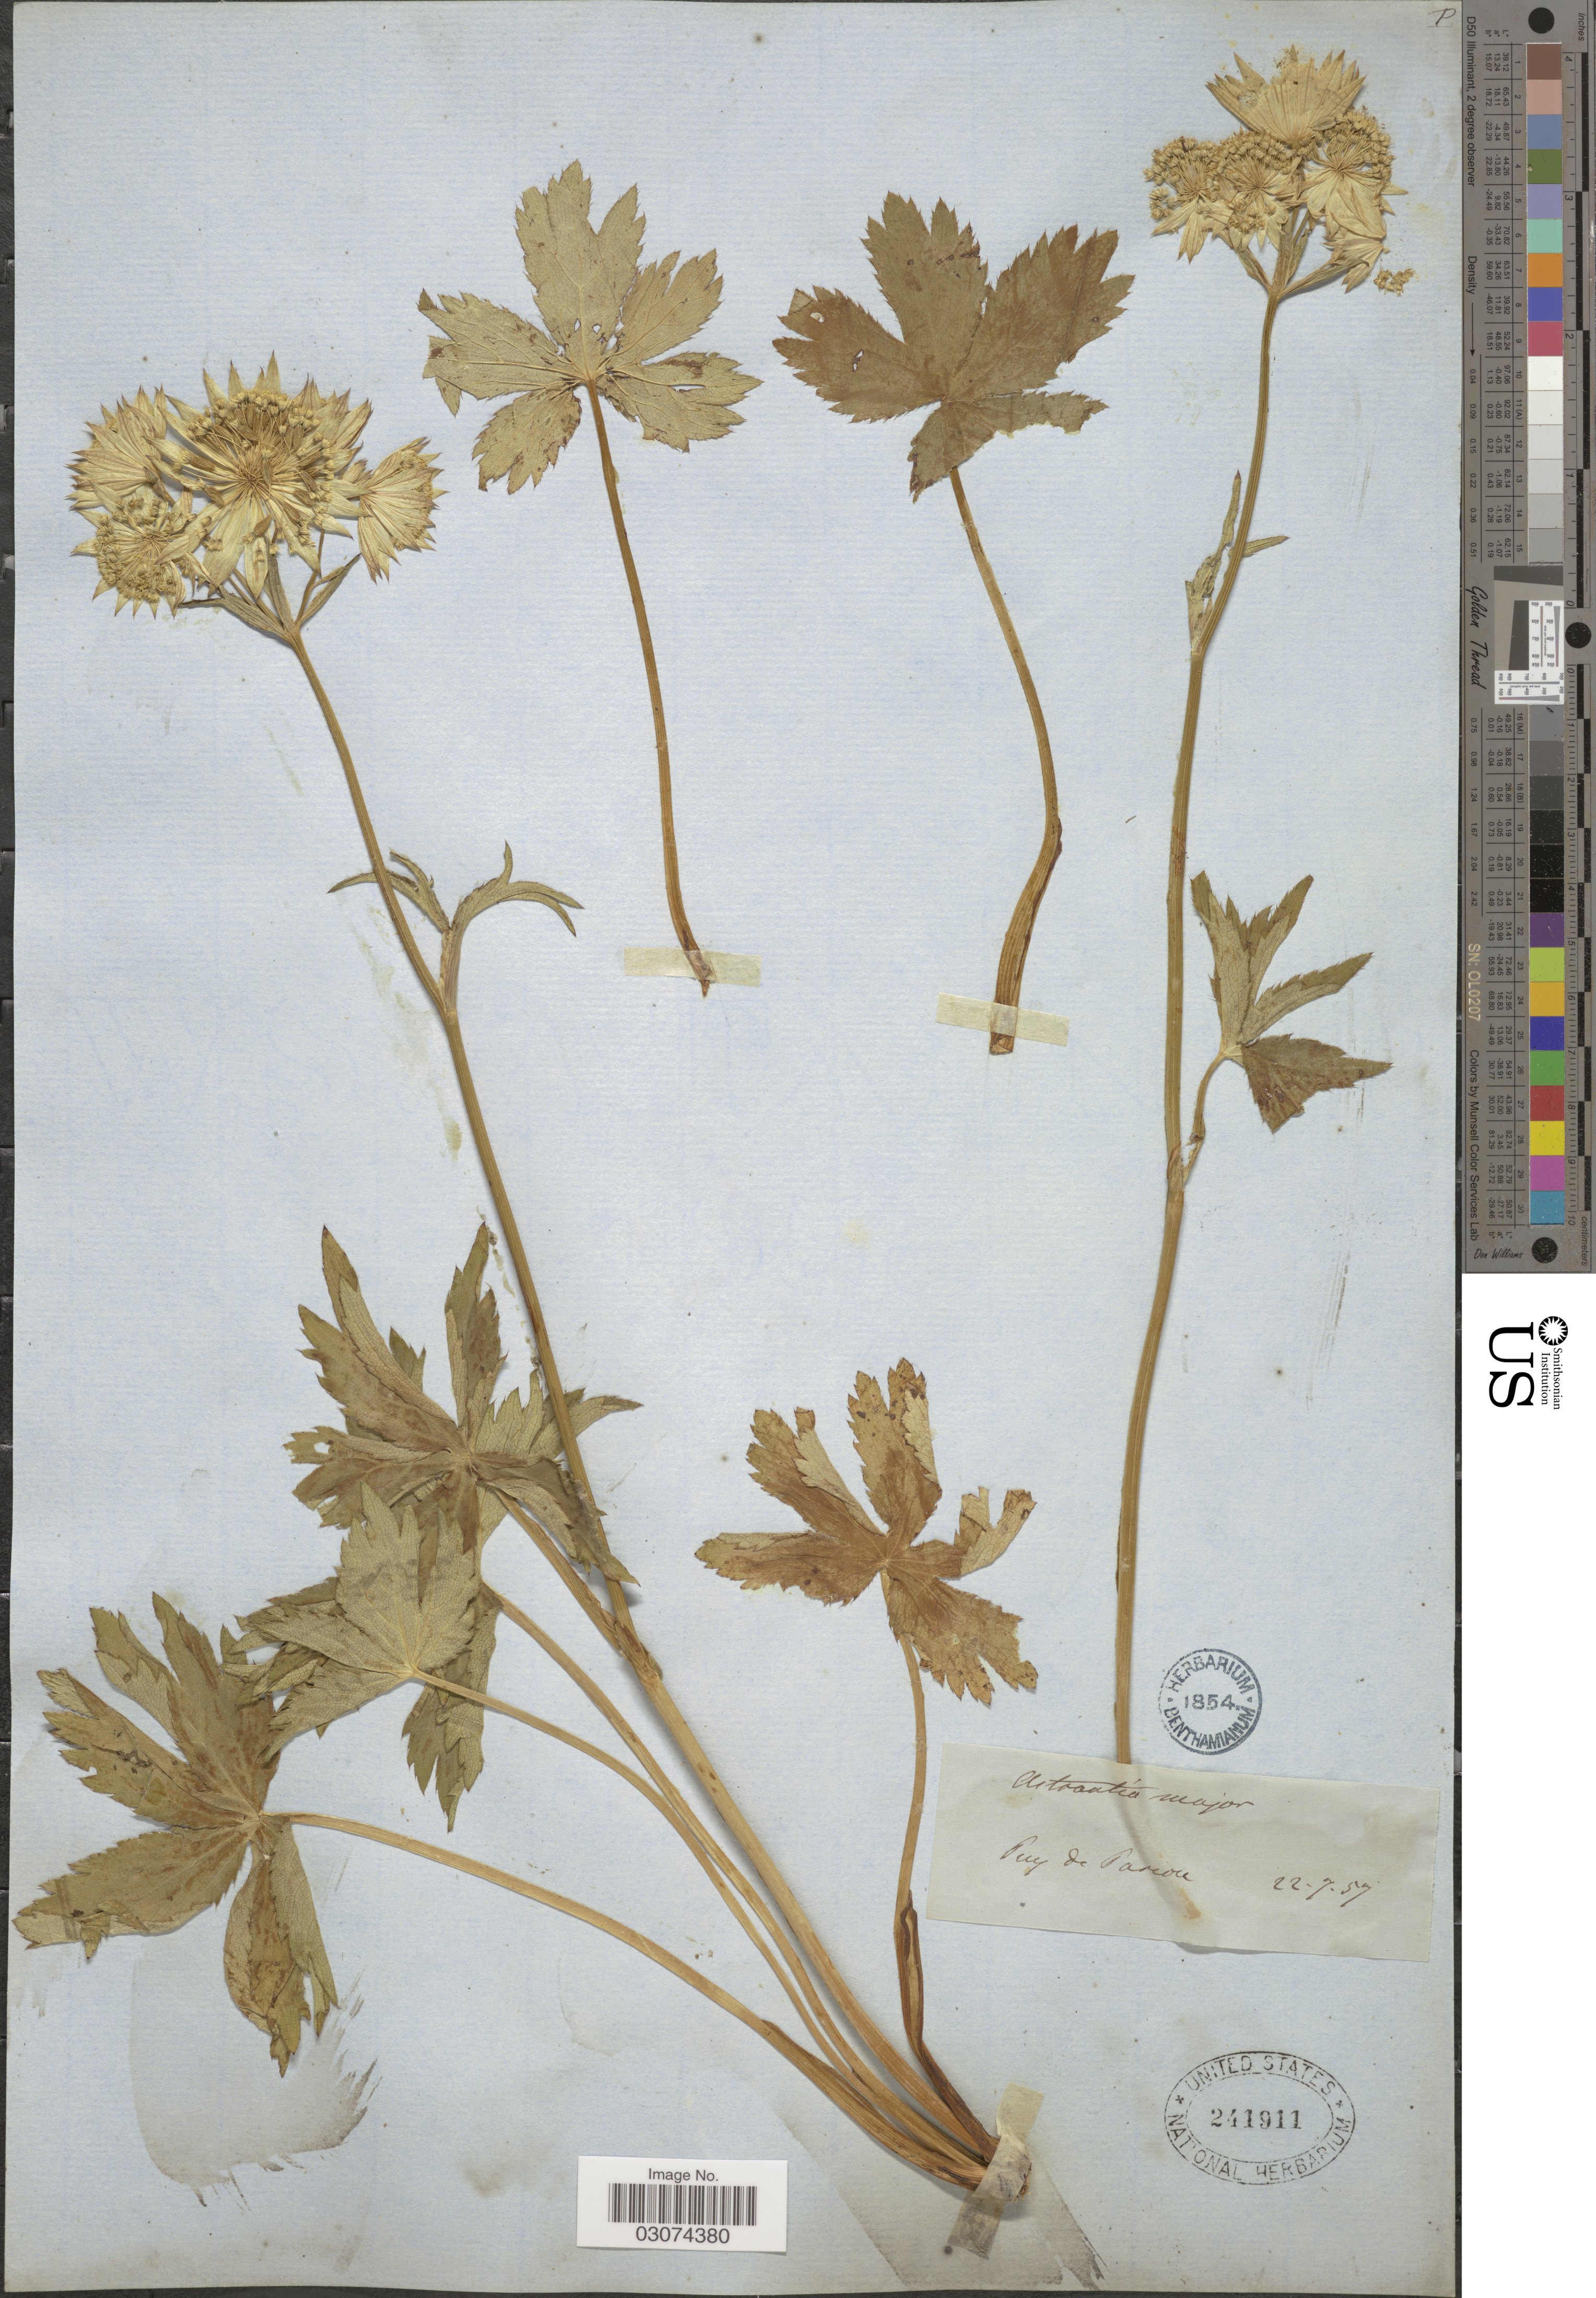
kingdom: Plantae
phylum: Tracheophyta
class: Magnoliopsida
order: Apiales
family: Apiaceae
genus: Astrantia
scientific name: Astrantia major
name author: L.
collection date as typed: Transcribed d/m/y: 22/7/57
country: France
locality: Puy de Pariou.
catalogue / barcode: US 241911